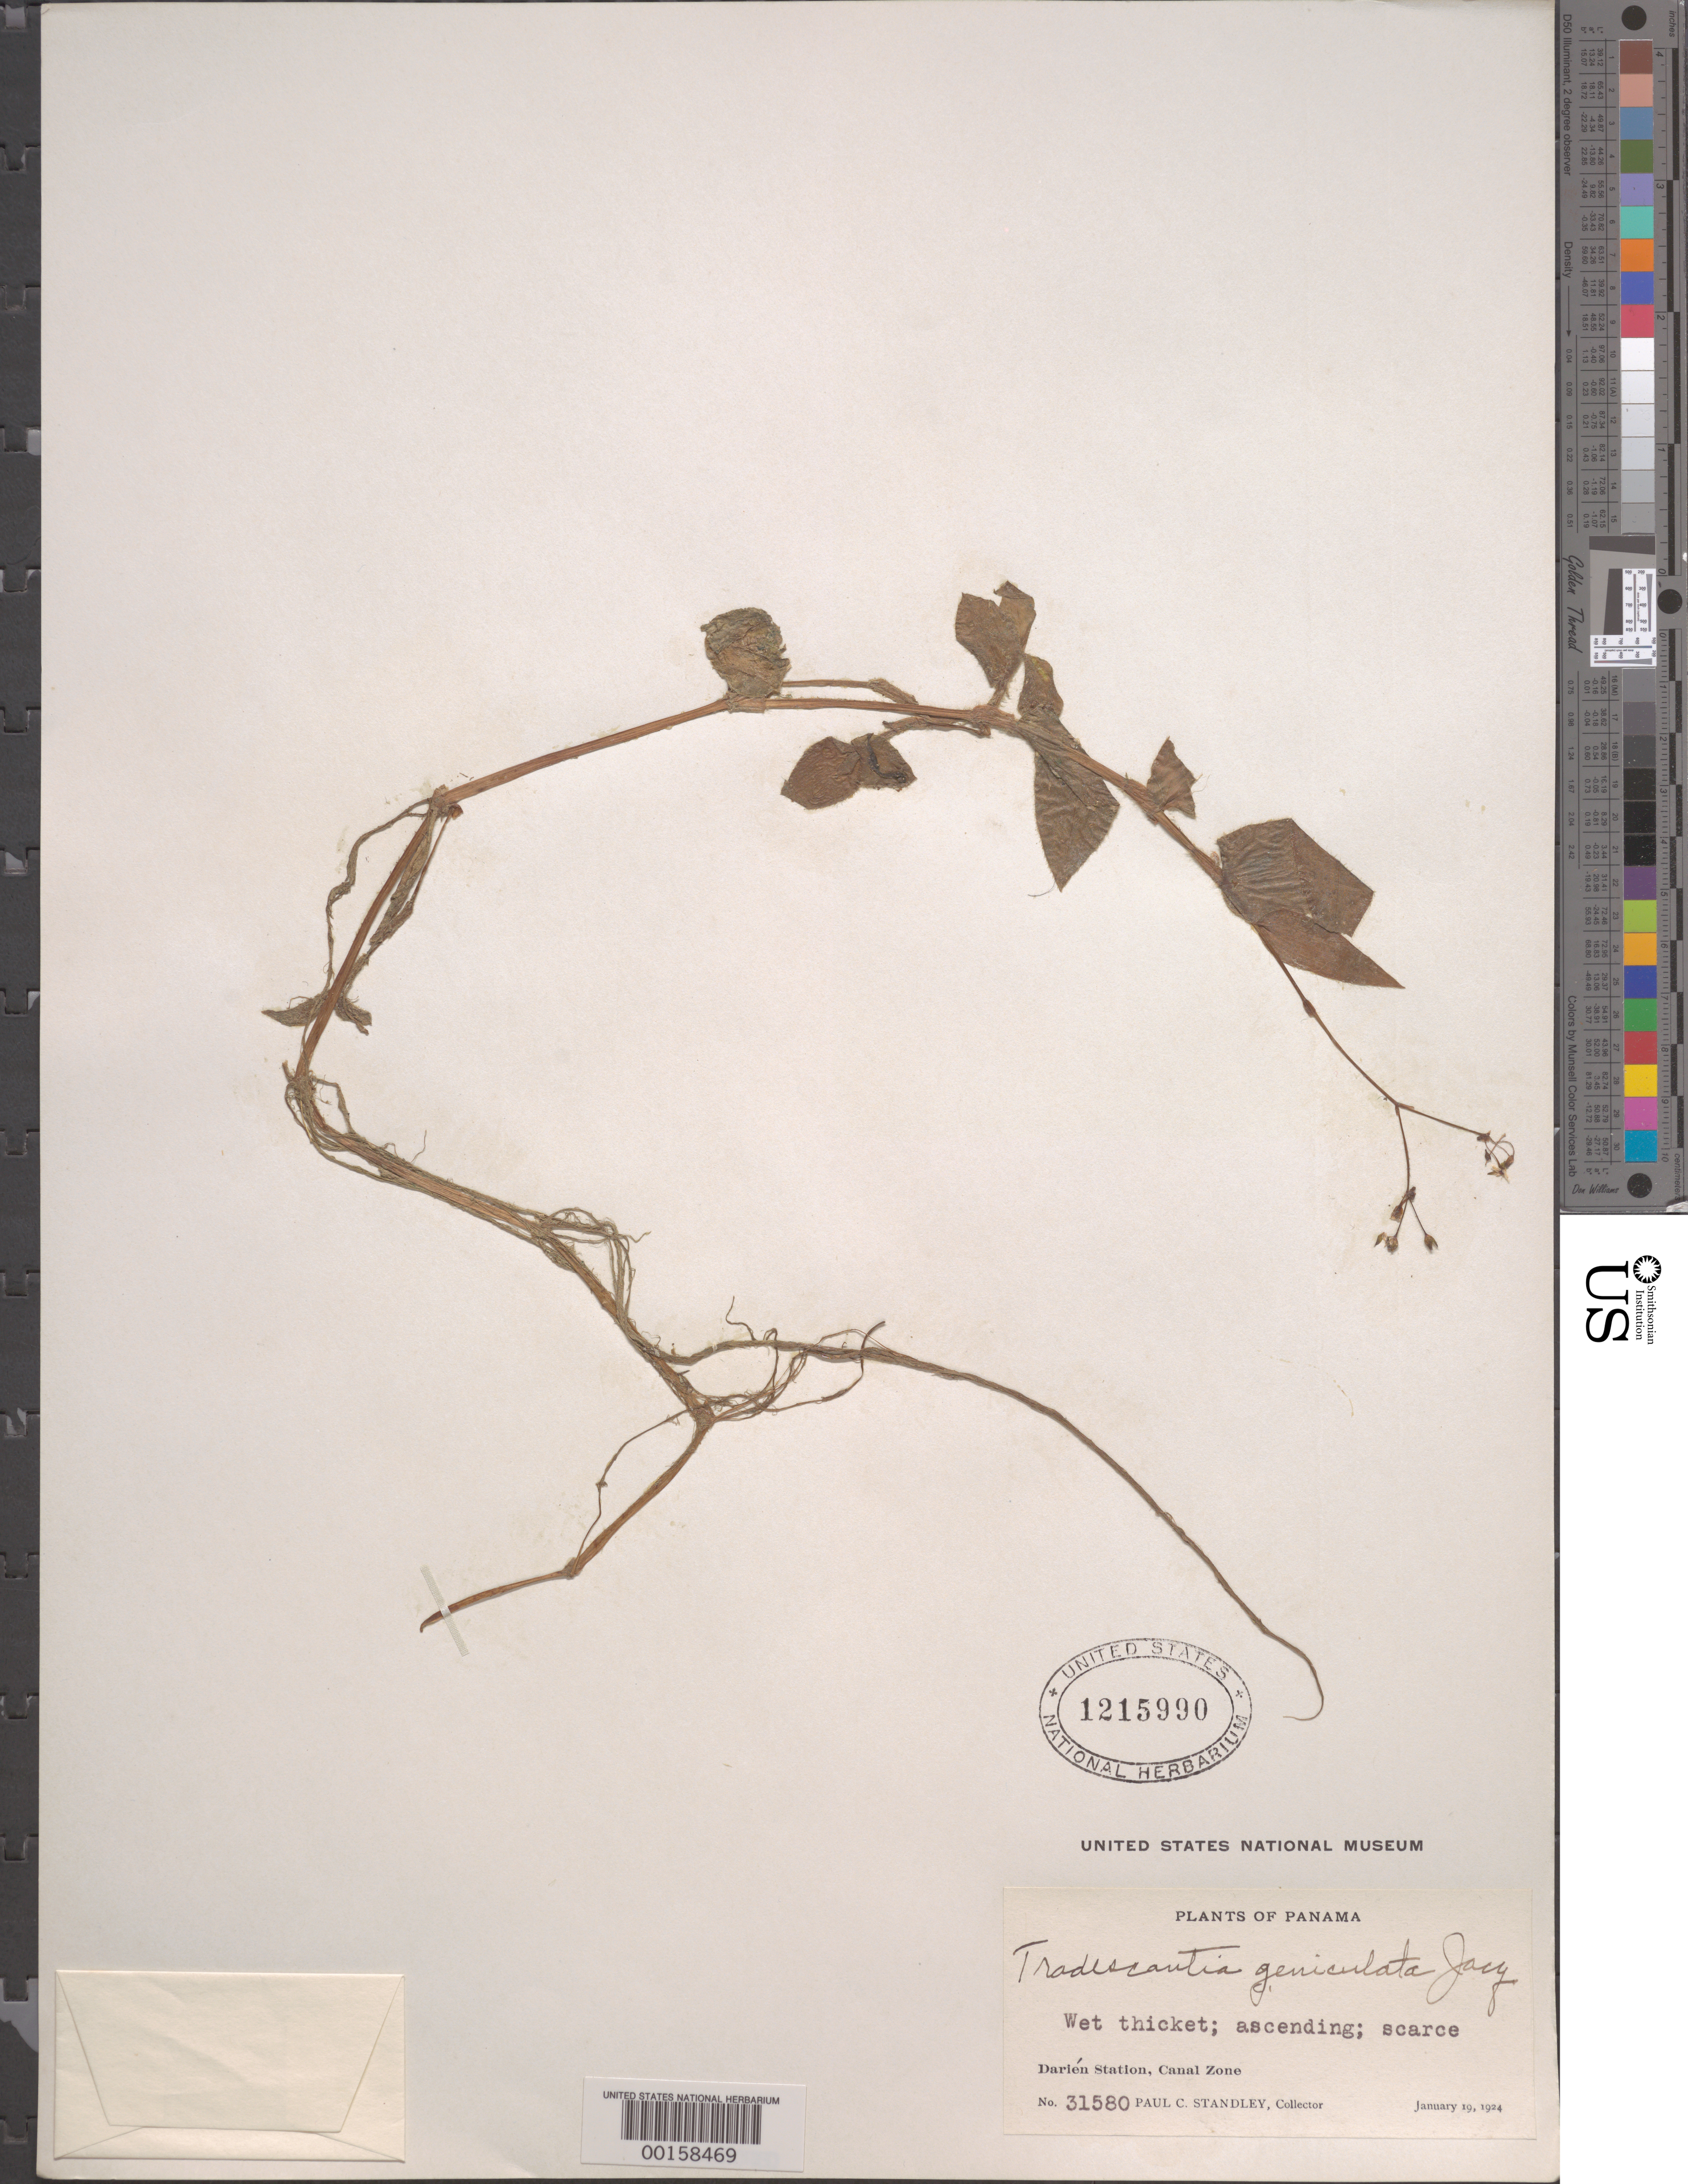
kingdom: Plantae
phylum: Tracheophyta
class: Liliopsida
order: Commelinales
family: Commelinaceae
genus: Gibasis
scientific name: Gibasis geniculata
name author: (Jacq.) Rohweder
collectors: P. C. Standley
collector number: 31580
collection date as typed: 19 Jan 1924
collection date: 1924-01-19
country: Panama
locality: Darien Station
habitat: Wet thicket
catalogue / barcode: US 1215990